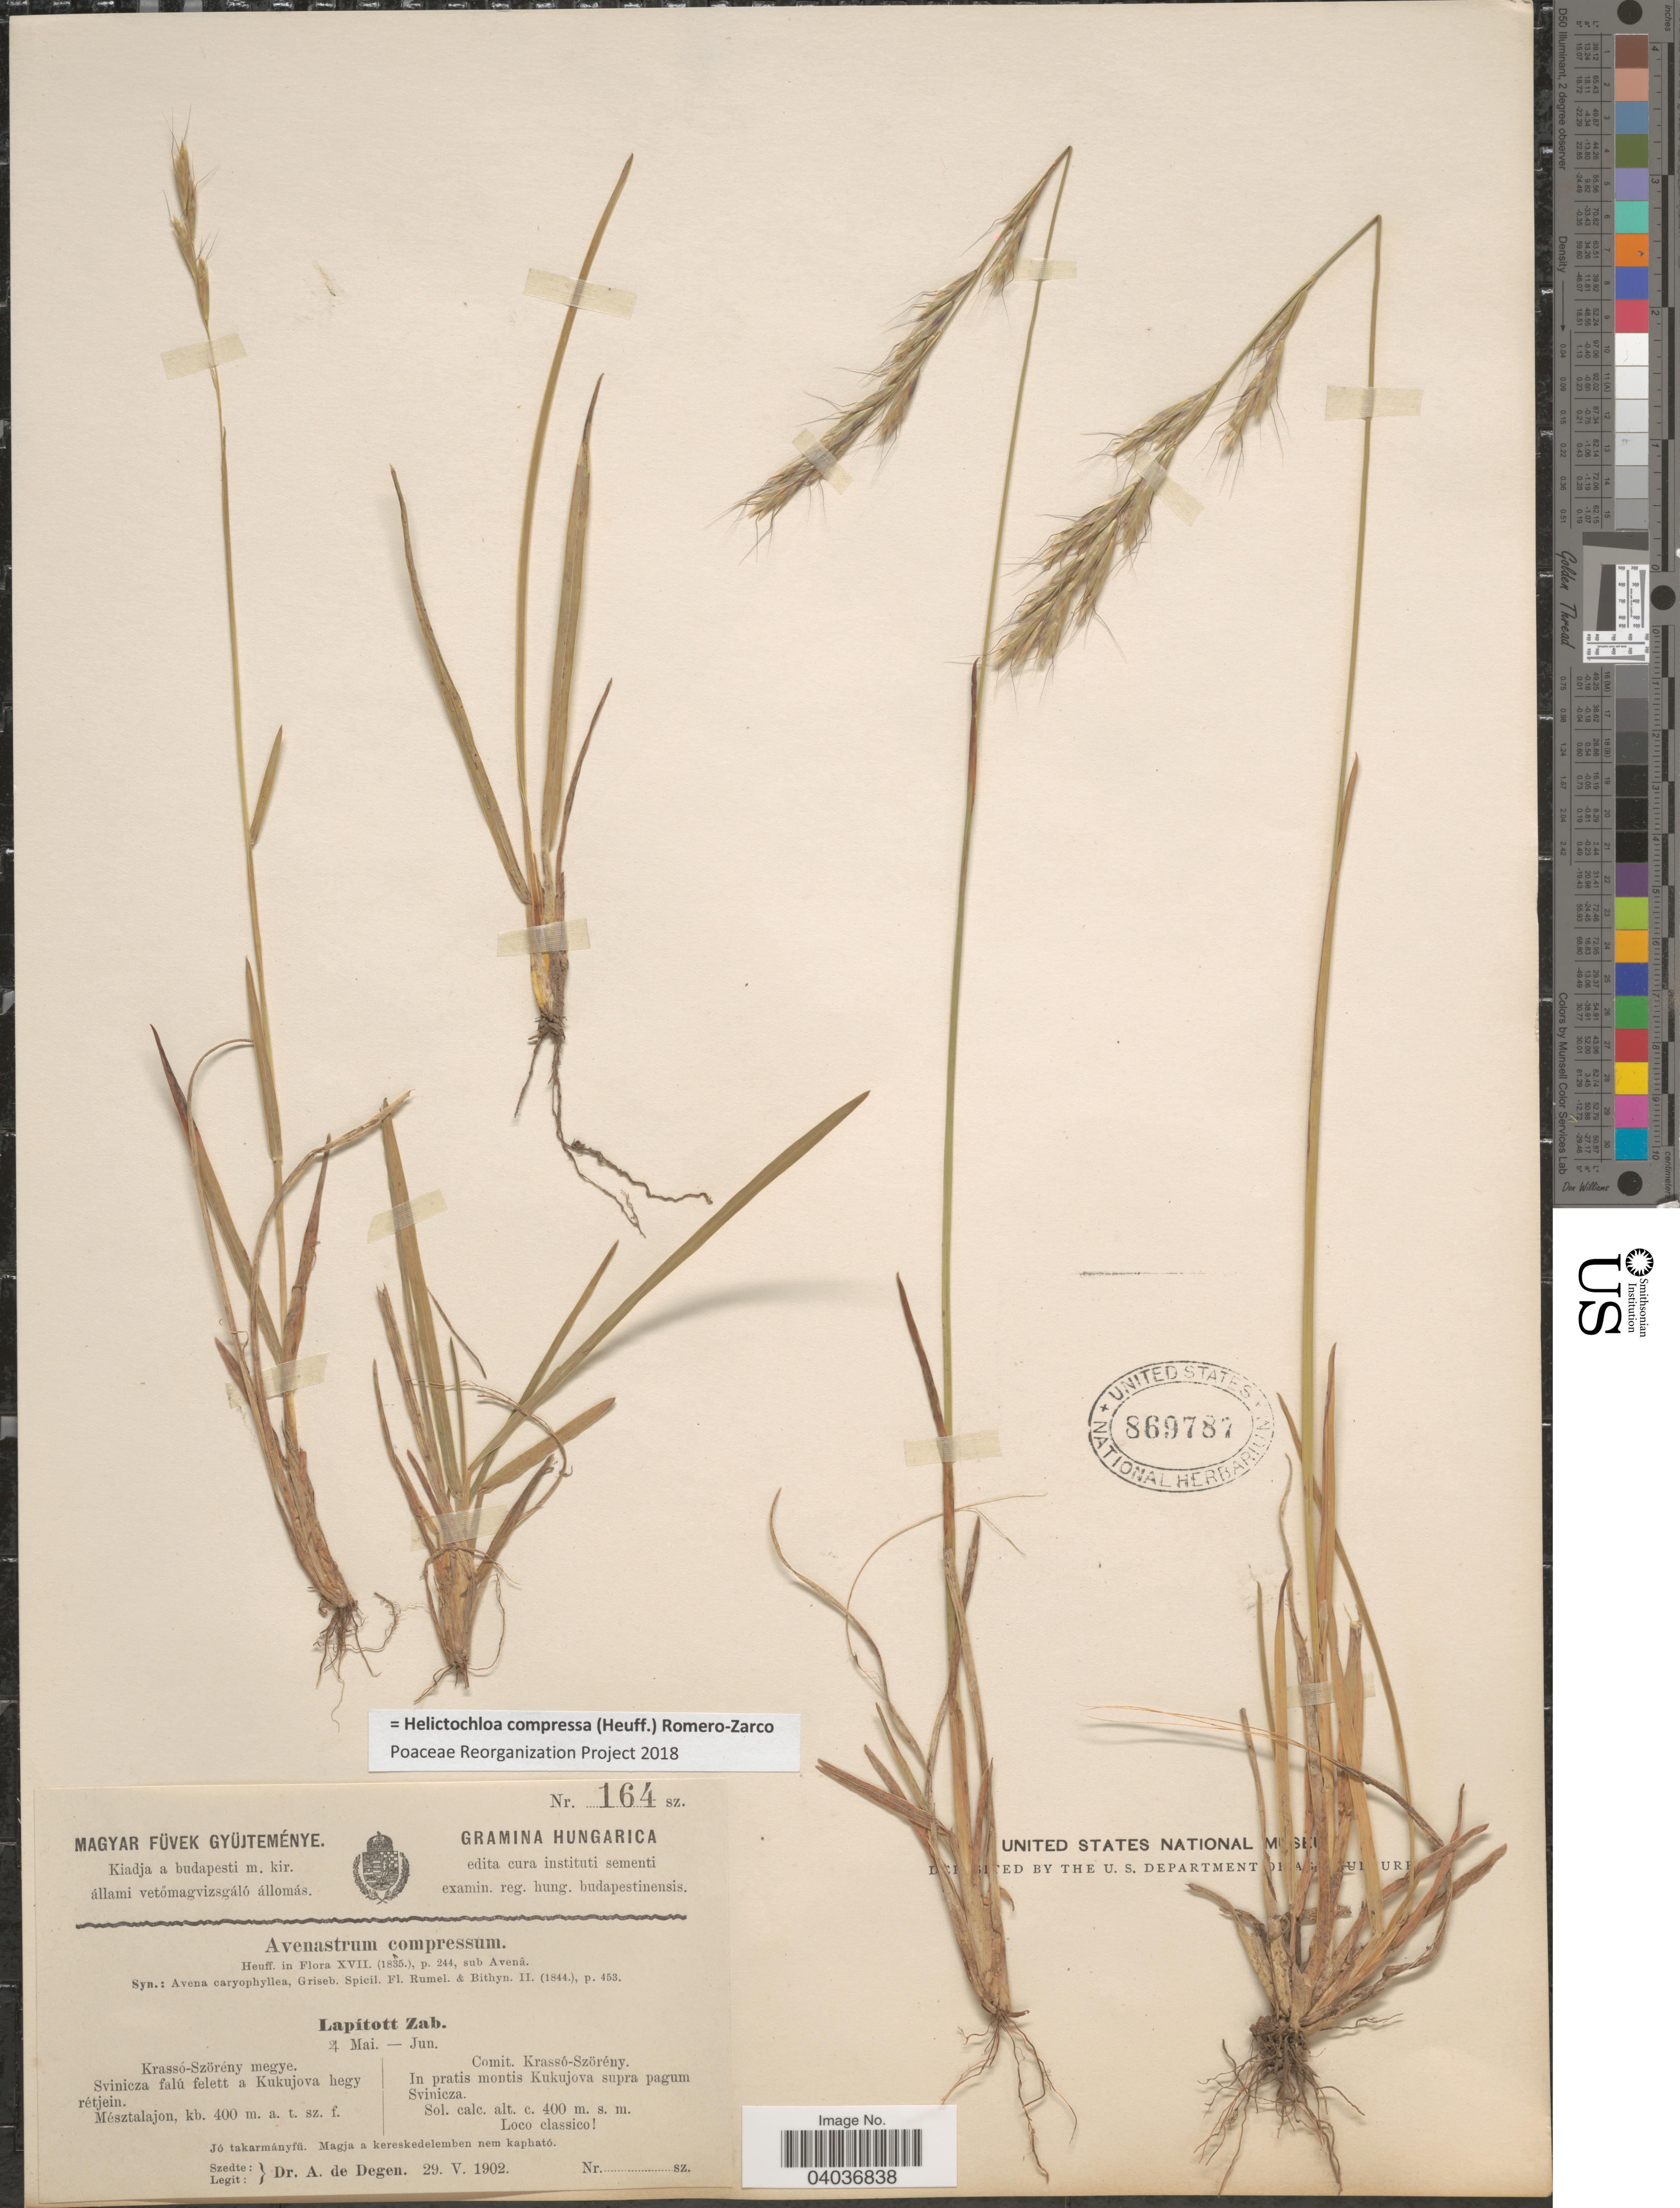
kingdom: Plantae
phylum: Tracheophyta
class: Liliopsida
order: Poales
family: Poaceae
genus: Helictochloa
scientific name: Helictochloa compressa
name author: (Heuff.) Romero Zarco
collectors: A. Degen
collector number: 164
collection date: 1902-05-29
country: Hungary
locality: Comit. Krassó-Szörény. In pratis montis Kukujova supra pagum Svinicza.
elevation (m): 400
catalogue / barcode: US 869787